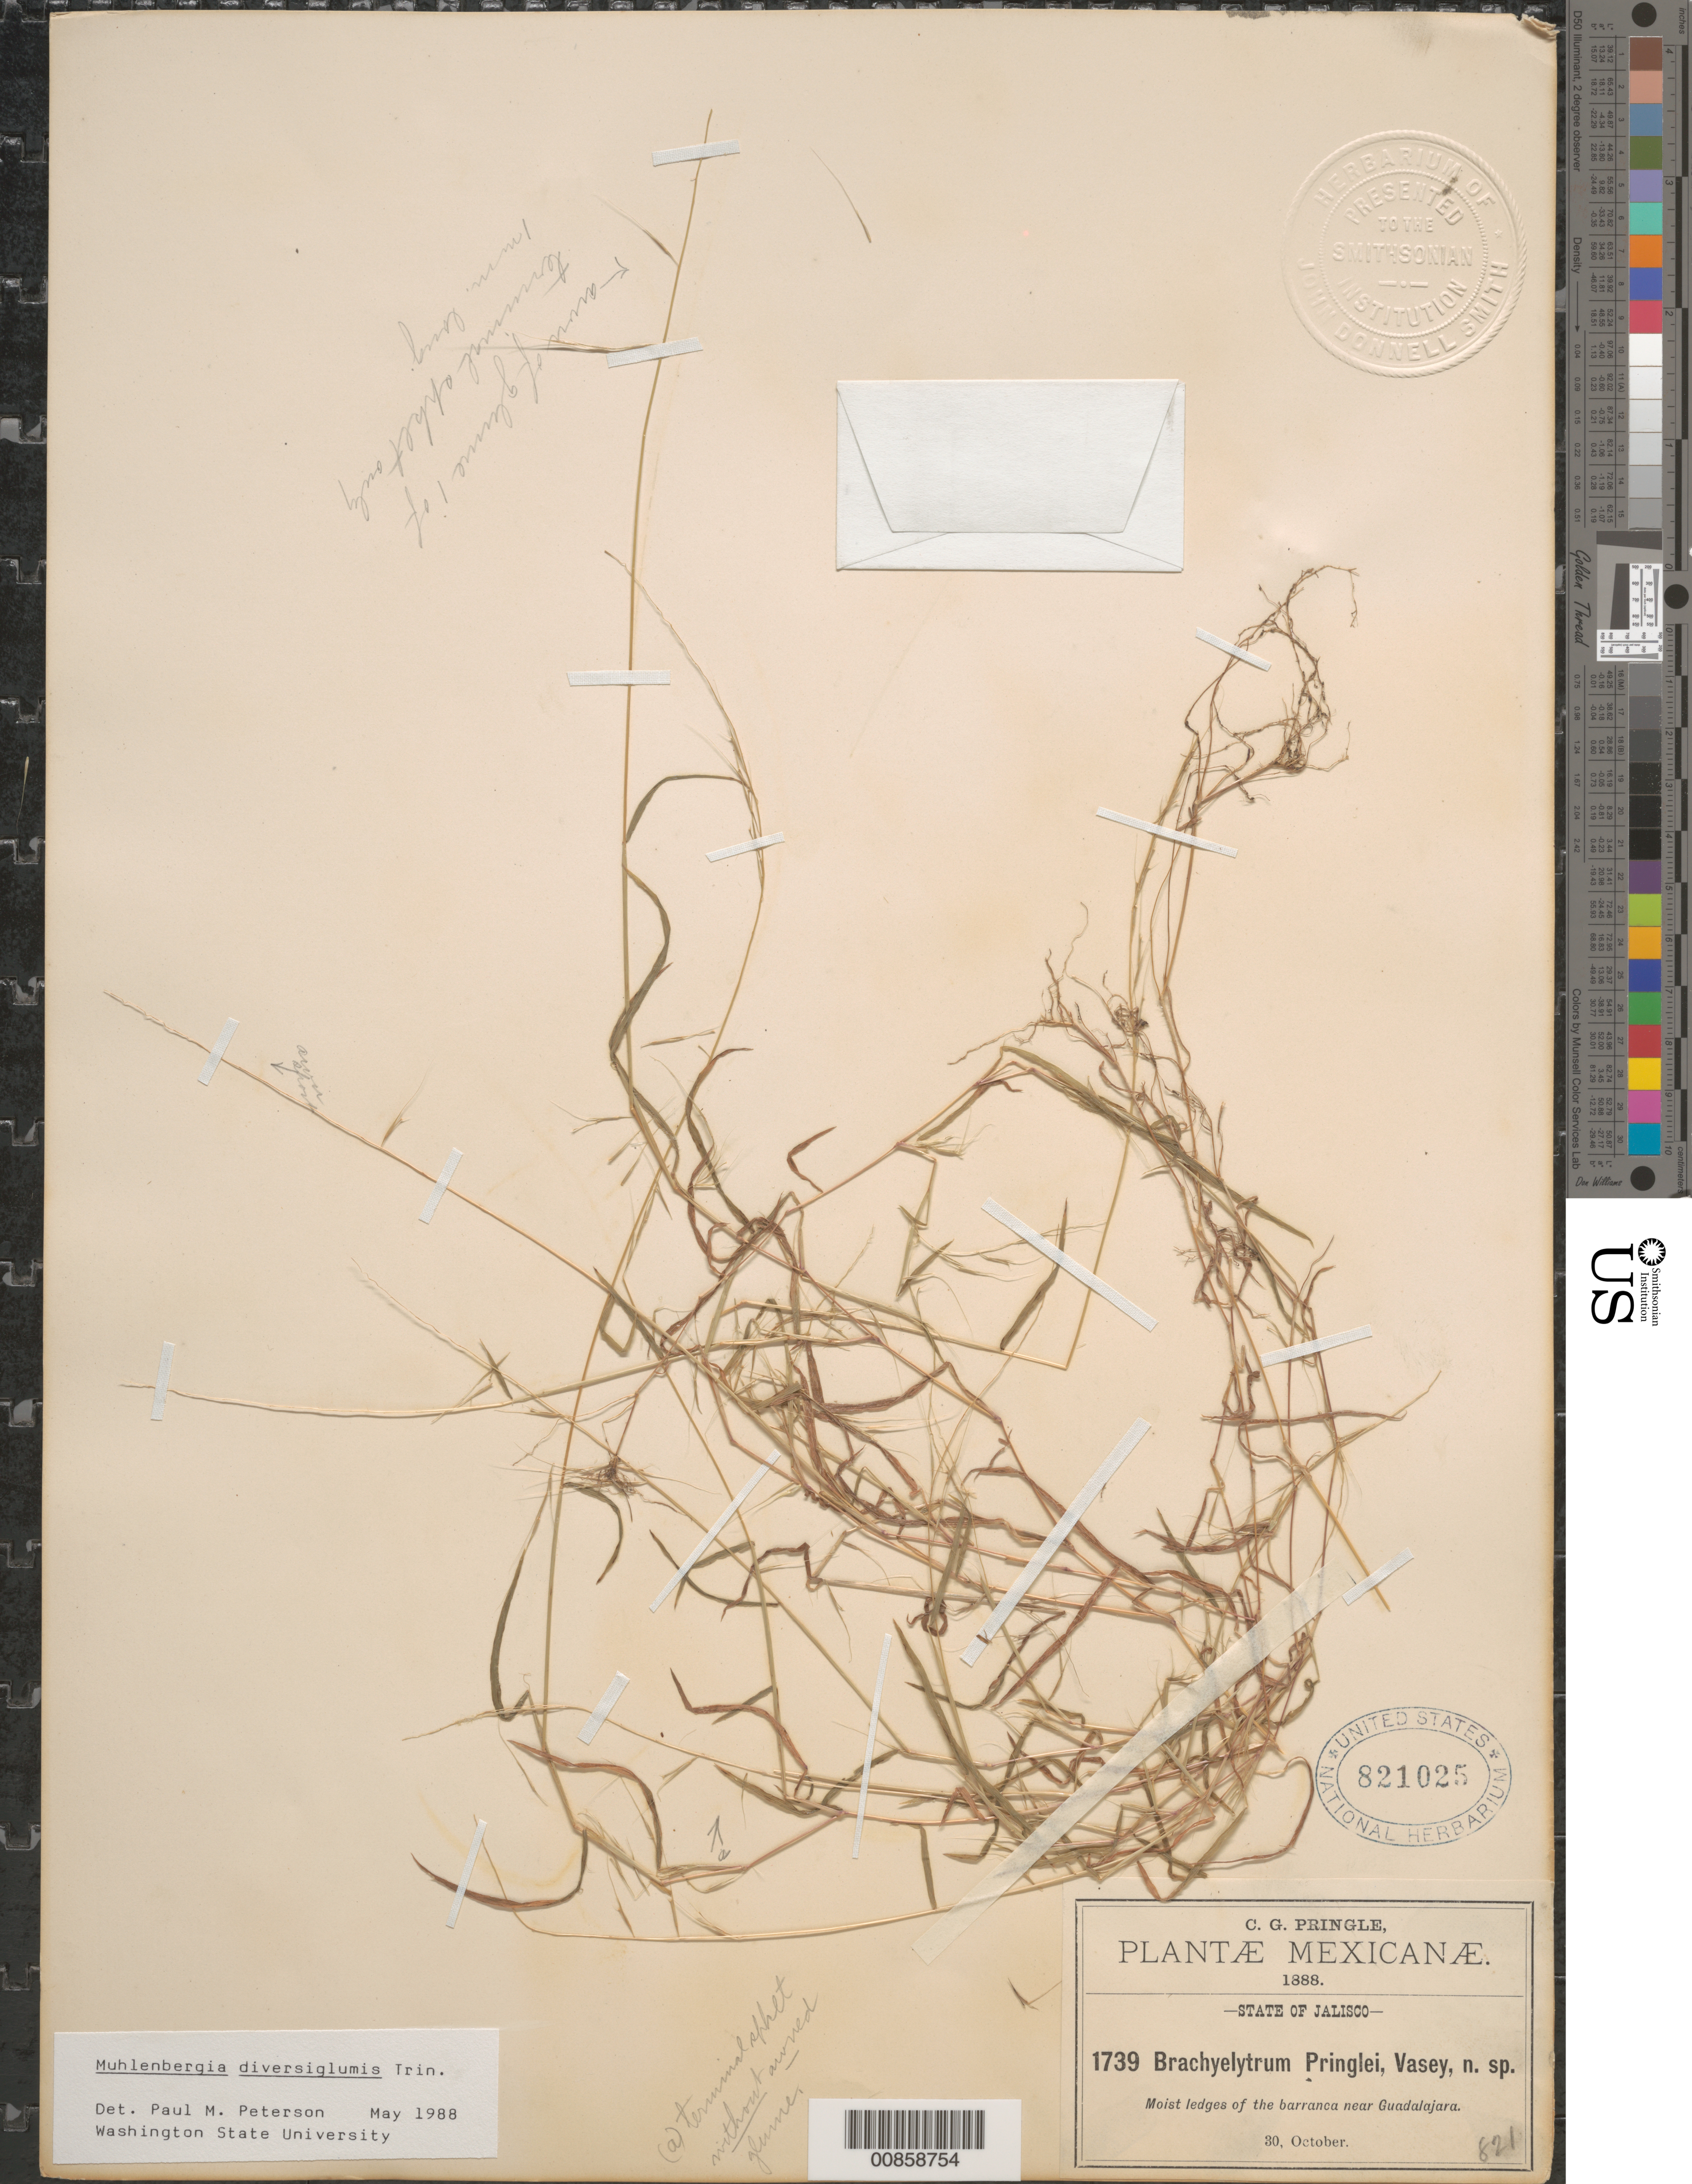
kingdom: Plantae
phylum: Tracheophyta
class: Liliopsida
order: Poales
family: Poaceae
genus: Muhlenbergia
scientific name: Muhlenbergia diversiglumis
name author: Trin.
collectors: C. G. Pringle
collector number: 1739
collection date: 1888-10-30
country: Mexico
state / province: Jalisco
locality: Moist ledges of the barranca near Guadalajara.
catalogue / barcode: US 821025